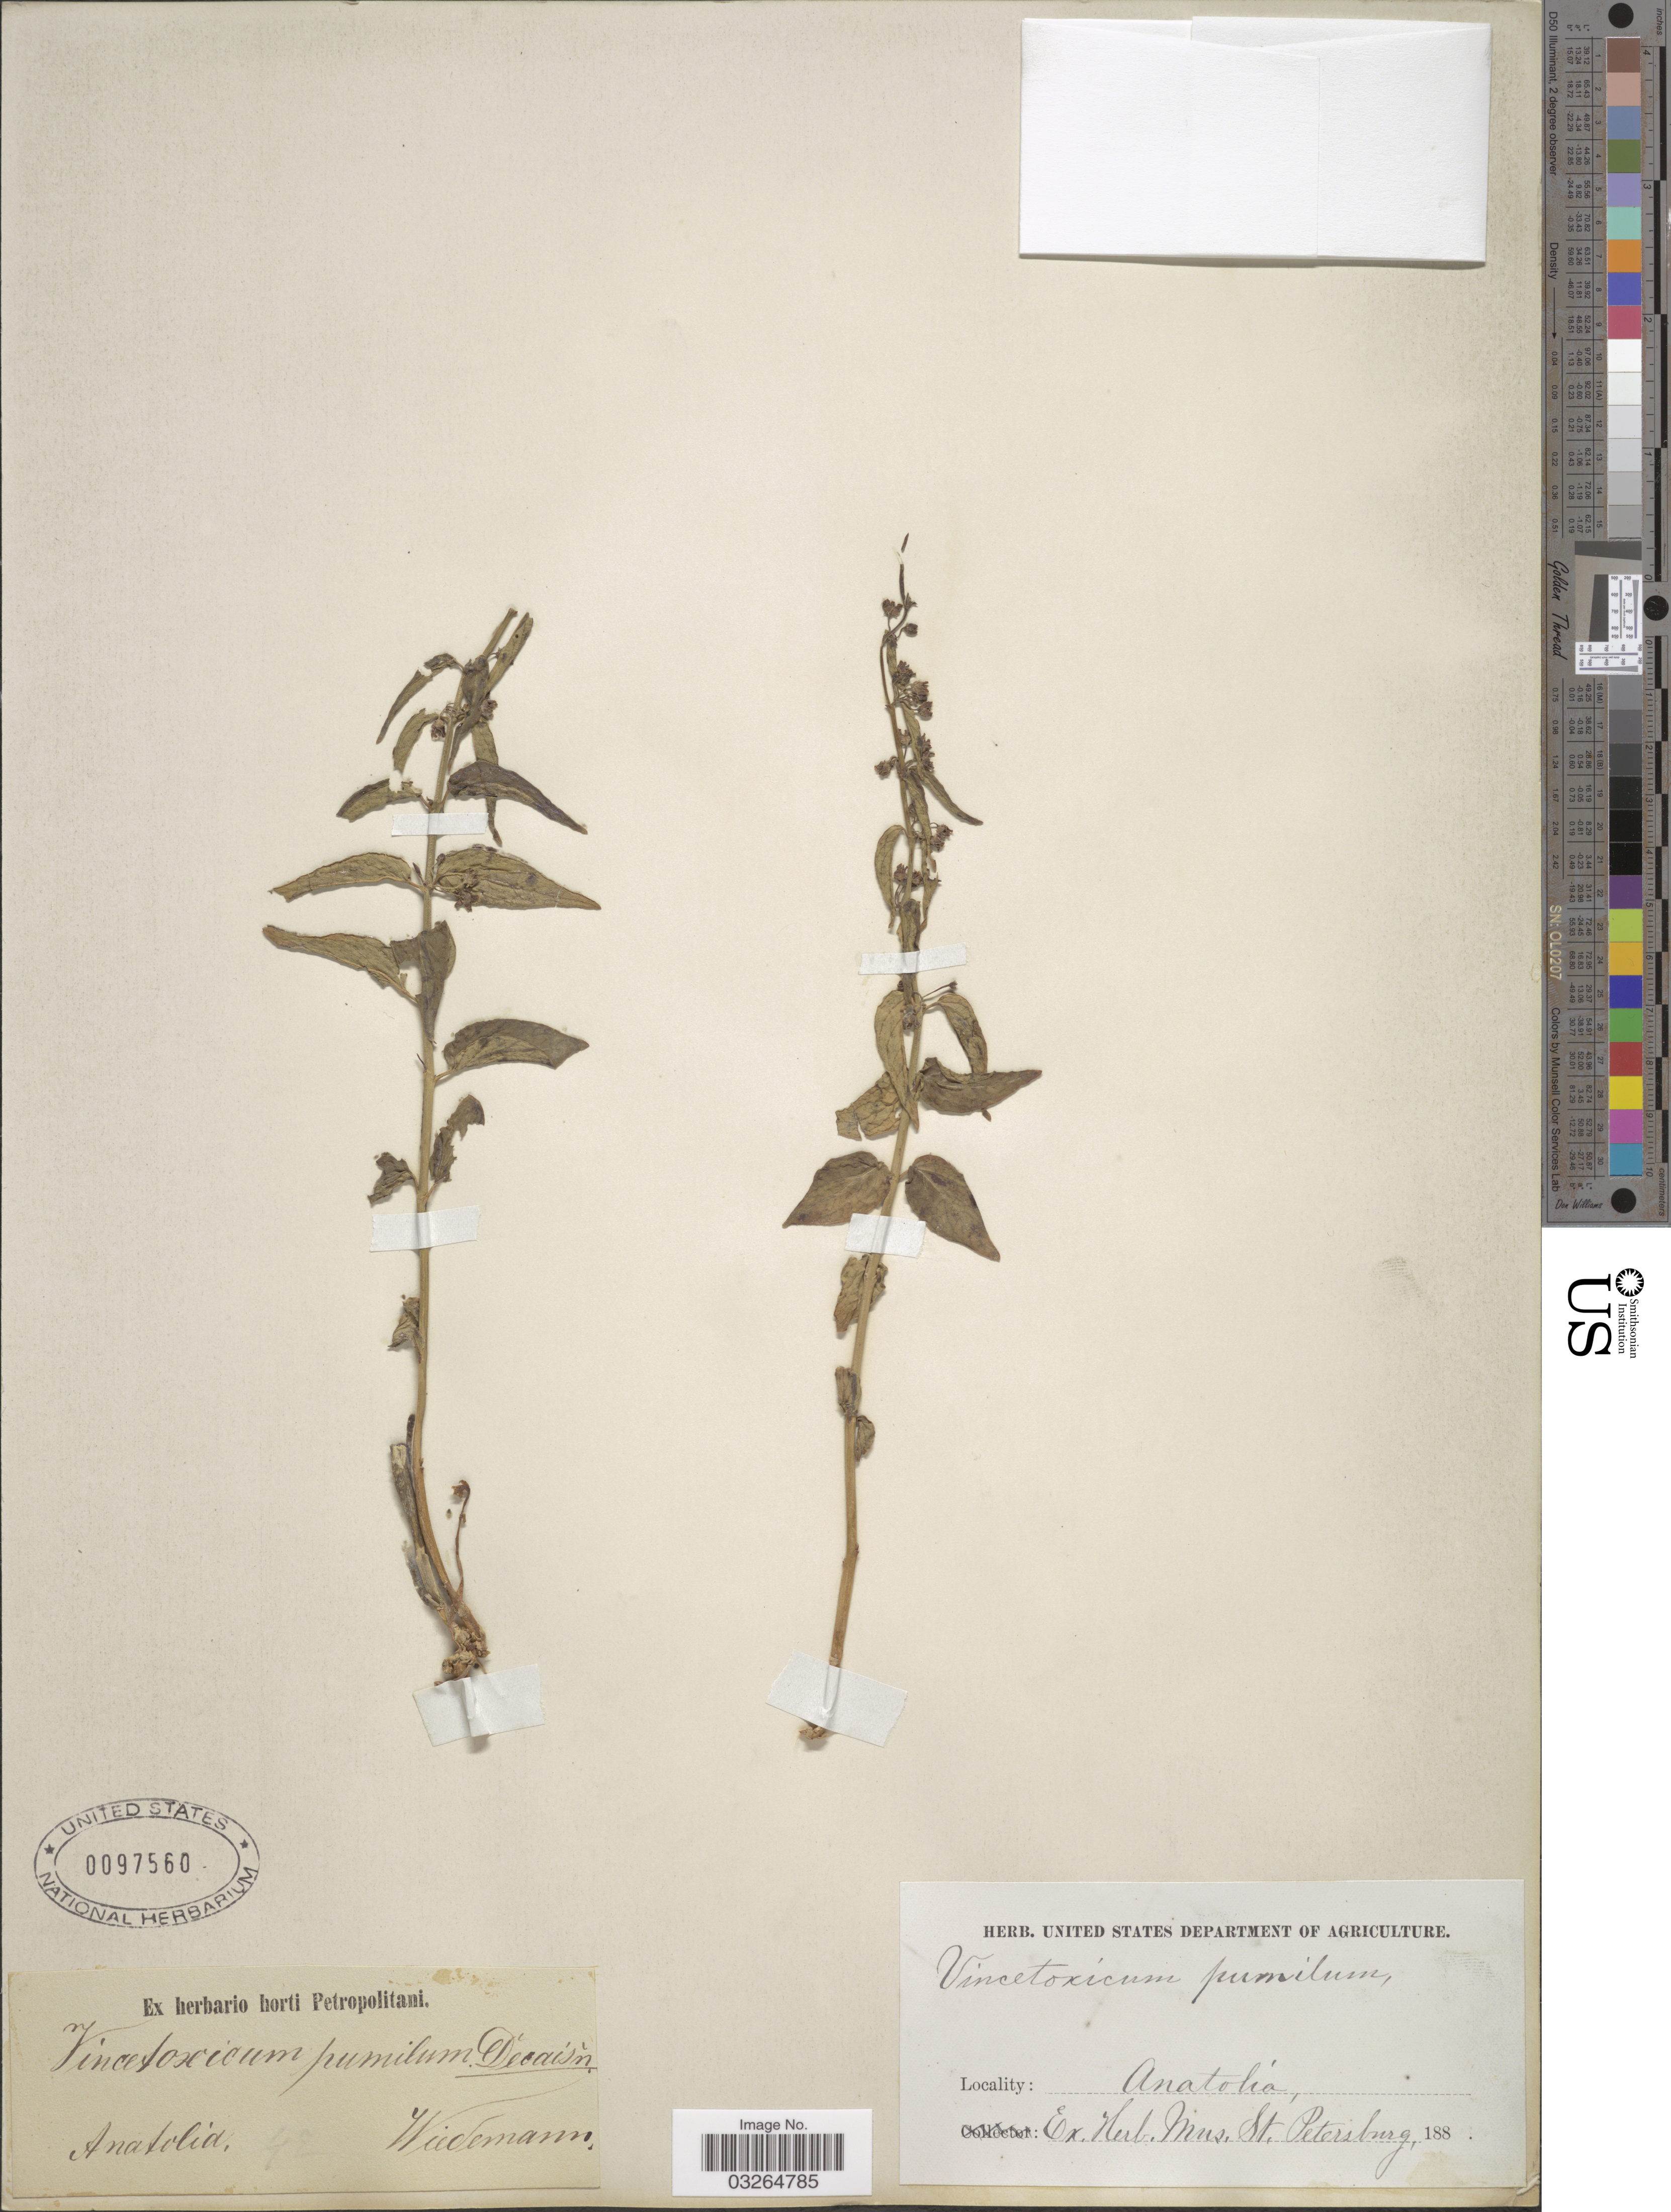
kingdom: Plantae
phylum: Tracheophyta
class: Magnoliopsida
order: Gentianales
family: Apocynaceae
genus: Cynanchum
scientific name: Cynanchum pumilum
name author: (Decne.) Bornm.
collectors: Wiedemann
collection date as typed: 188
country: Turkey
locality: Anatolia.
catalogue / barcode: US 97560